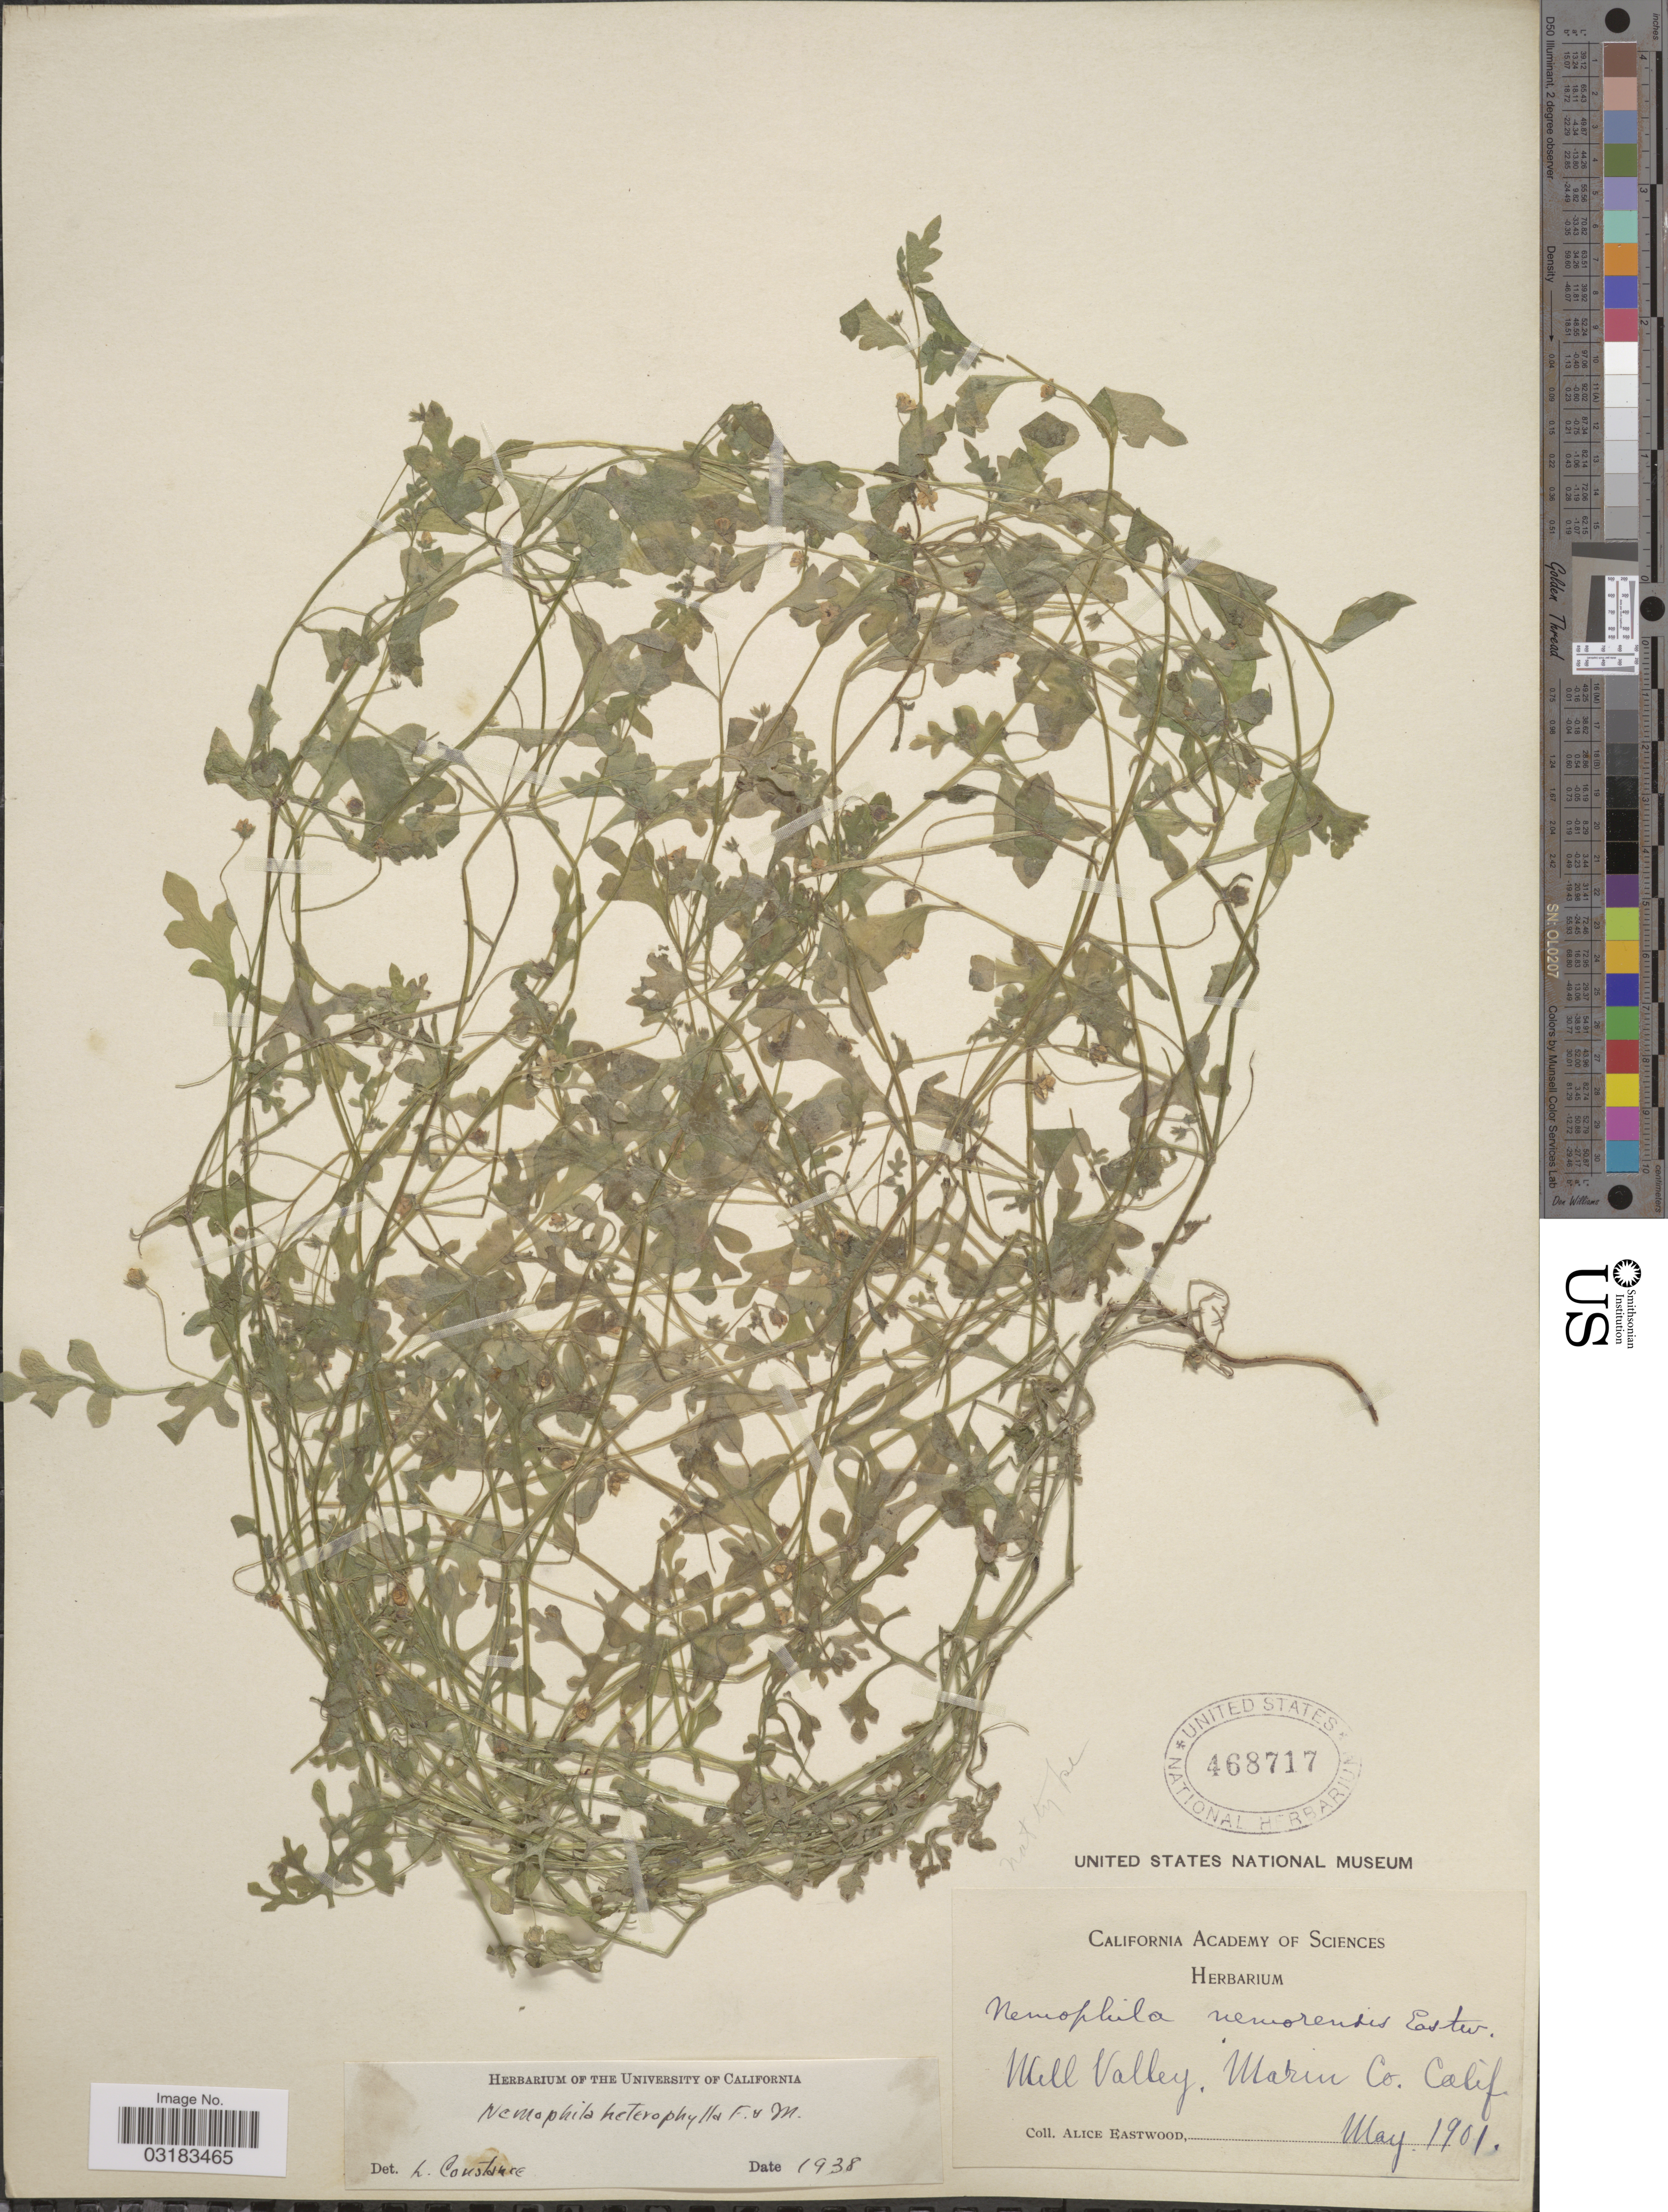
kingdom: Plantae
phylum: Tracheophyta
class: Magnoliopsida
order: Boraginales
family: Hydrophyllaceae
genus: Nemophila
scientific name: Nemophila heterophylla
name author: Fisch. & C.A. Mey.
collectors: A. Eastwood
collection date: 1901-05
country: United States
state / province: California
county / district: Marin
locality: Mill Valley, Marin Co.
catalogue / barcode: US 468717